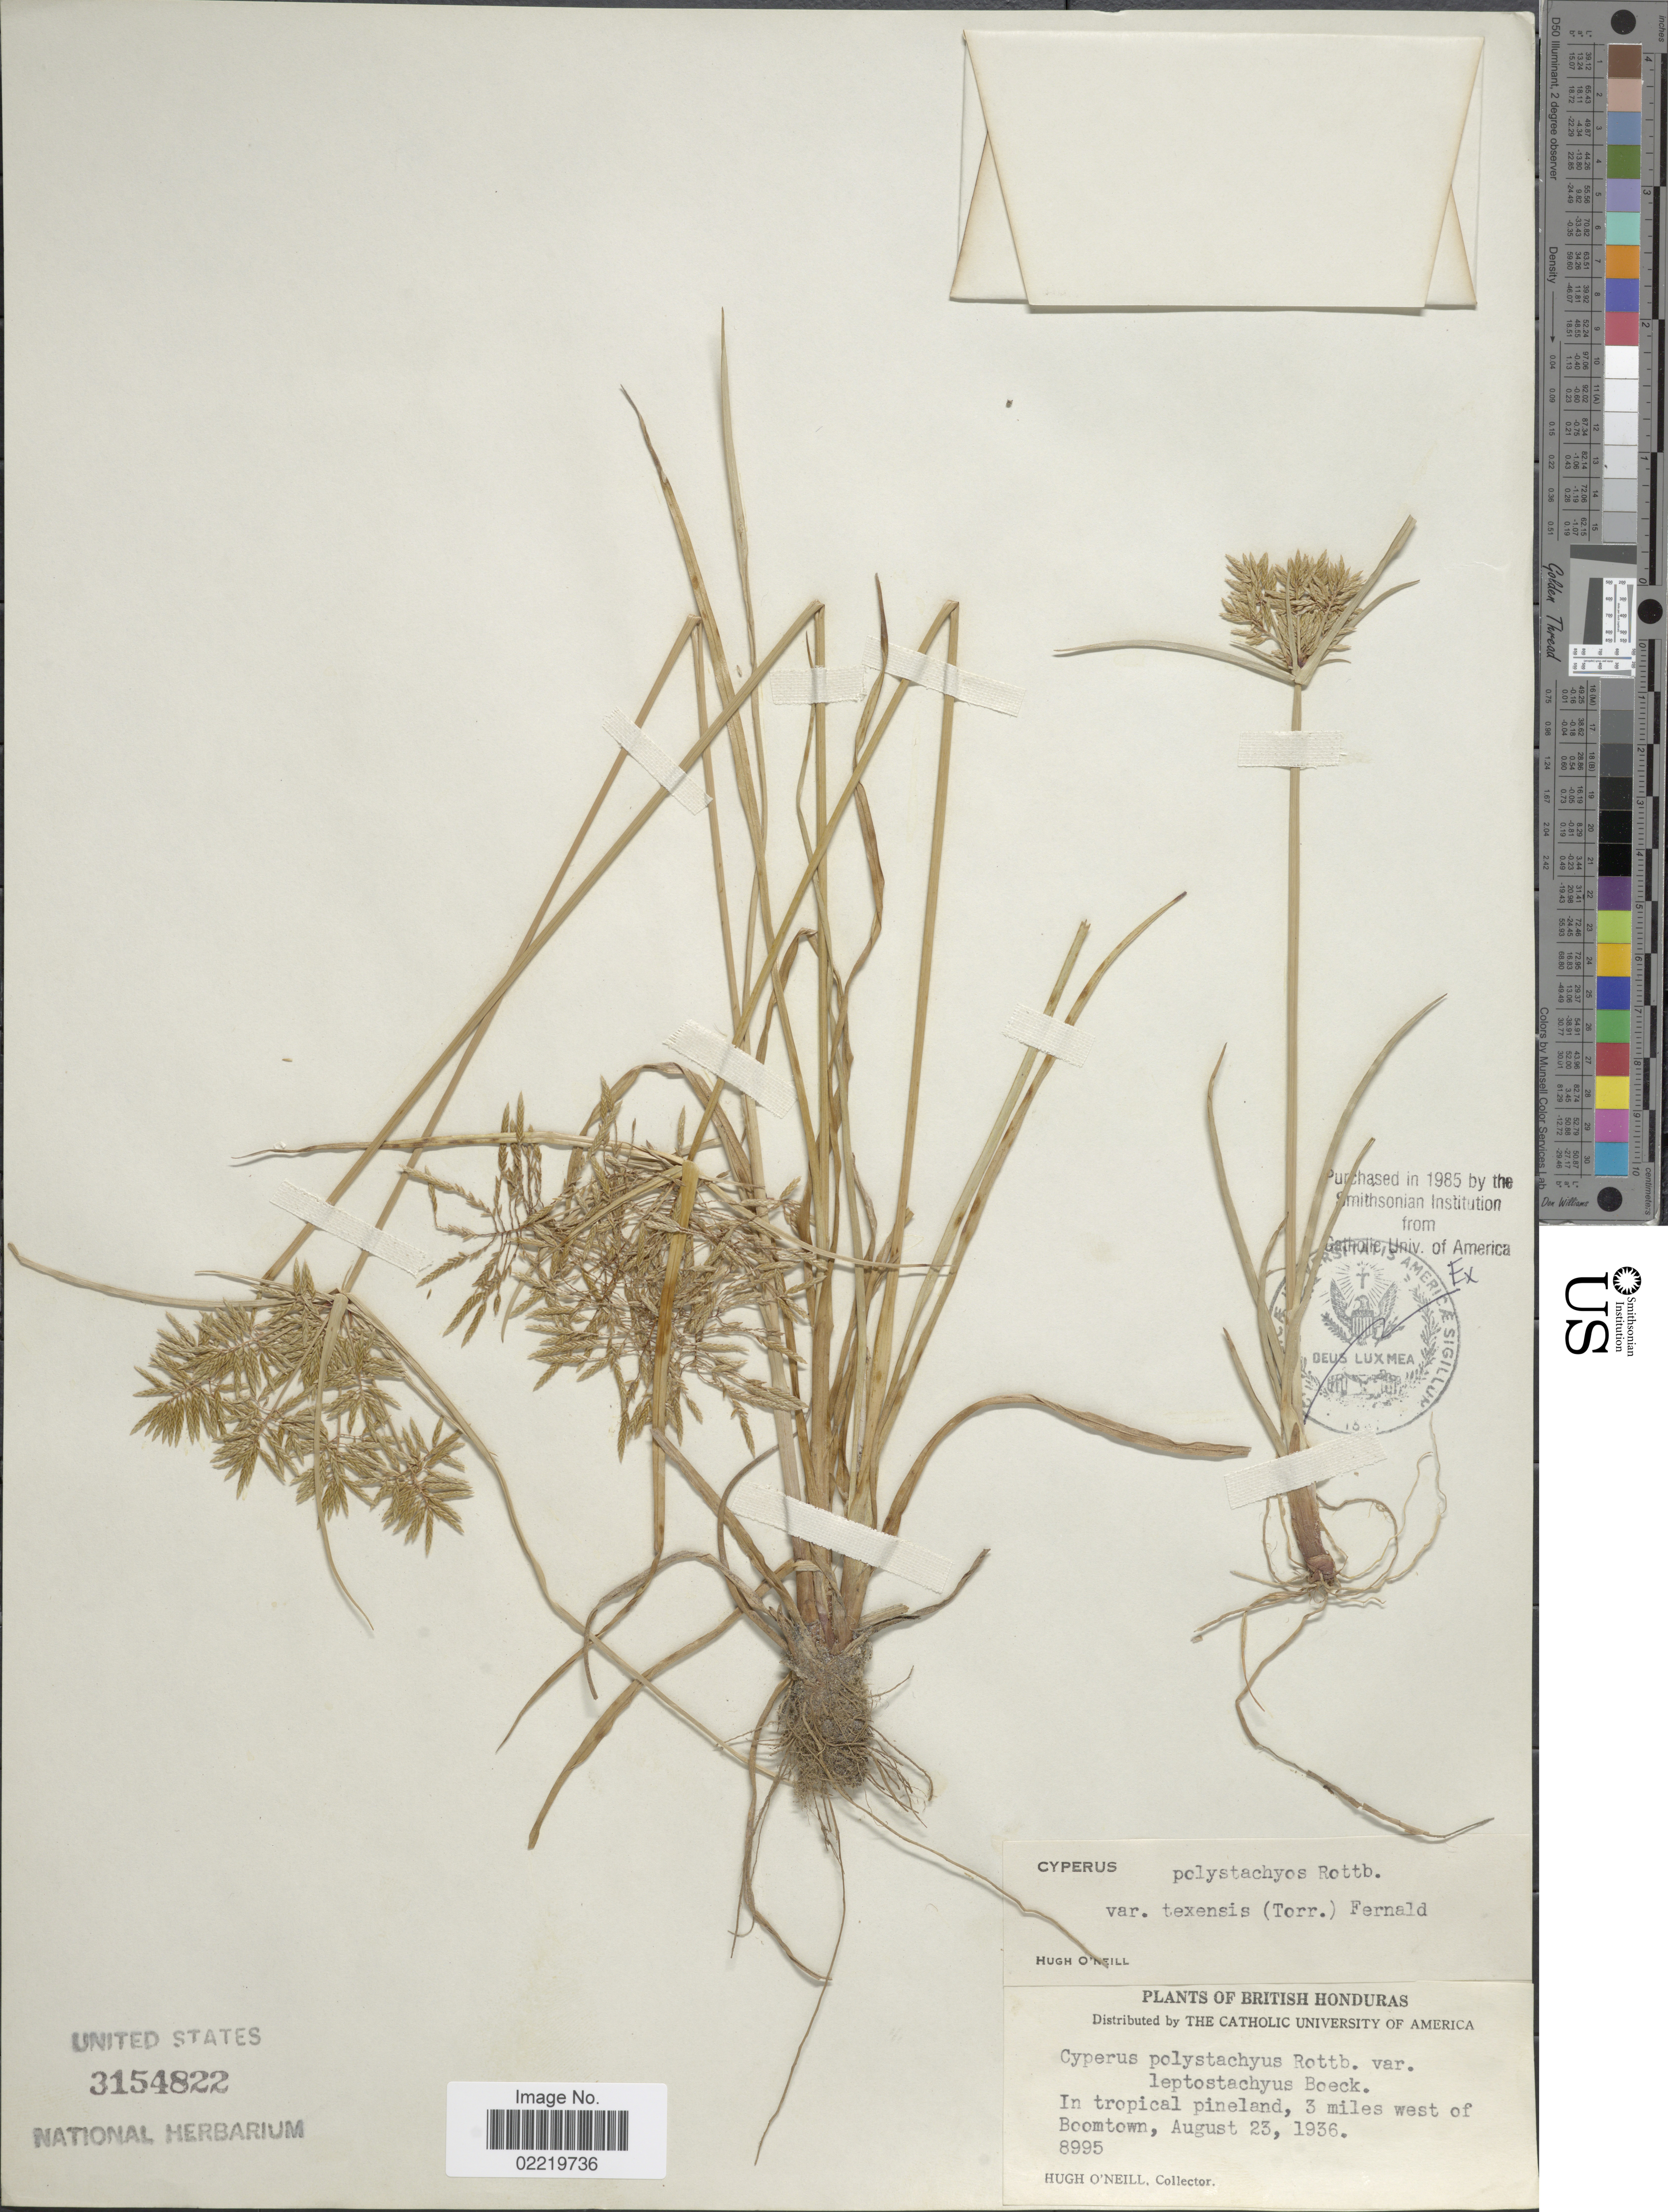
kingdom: Plantae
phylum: Tracheophyta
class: Liliopsida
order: Poales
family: Cyperaceae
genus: Cyperus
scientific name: Cyperus polystachyos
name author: Rottb.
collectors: H. O'Neill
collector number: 8995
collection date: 1936-08-23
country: Belize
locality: British Honduras, In tropical pineland, 3 miles west of Boomtown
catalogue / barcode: US 3154822